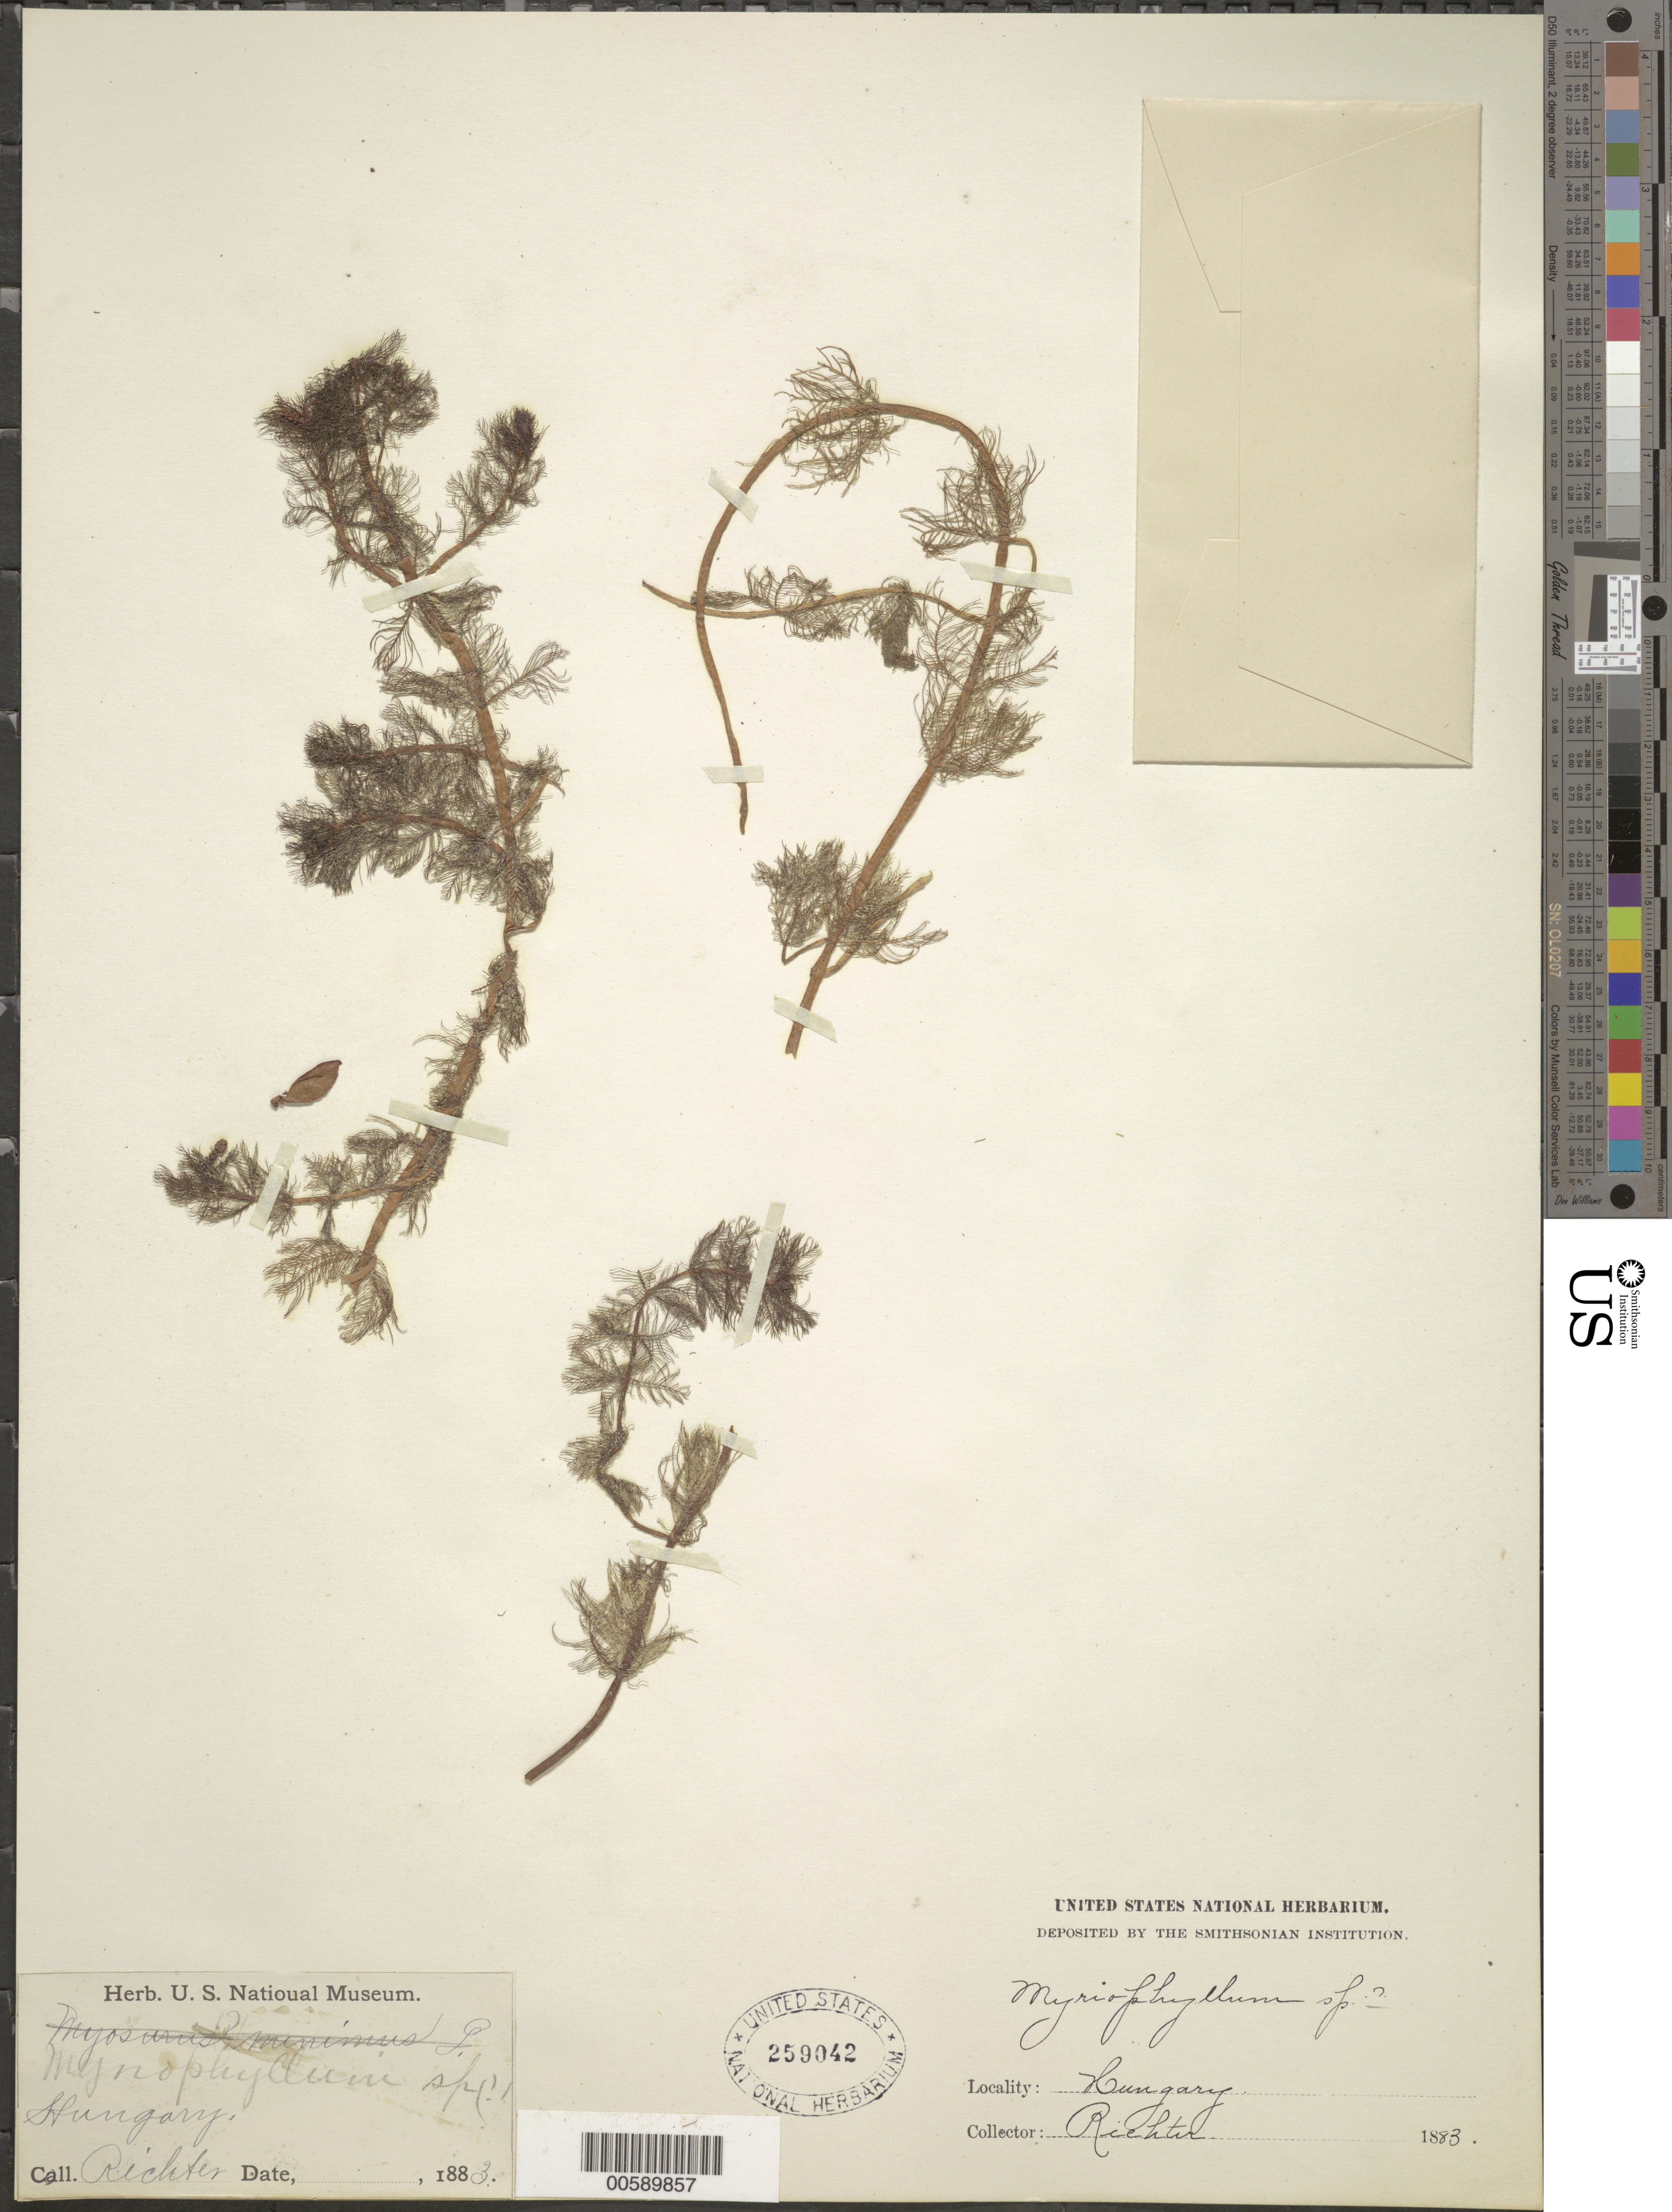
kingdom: Plantae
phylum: Tracheophyta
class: Magnoliopsida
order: Saxifragales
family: Haloragaceae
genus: Myriophyllum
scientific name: Myriophyllum sp.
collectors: -- Richter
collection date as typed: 1883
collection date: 1883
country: Hungary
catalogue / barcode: US 259042